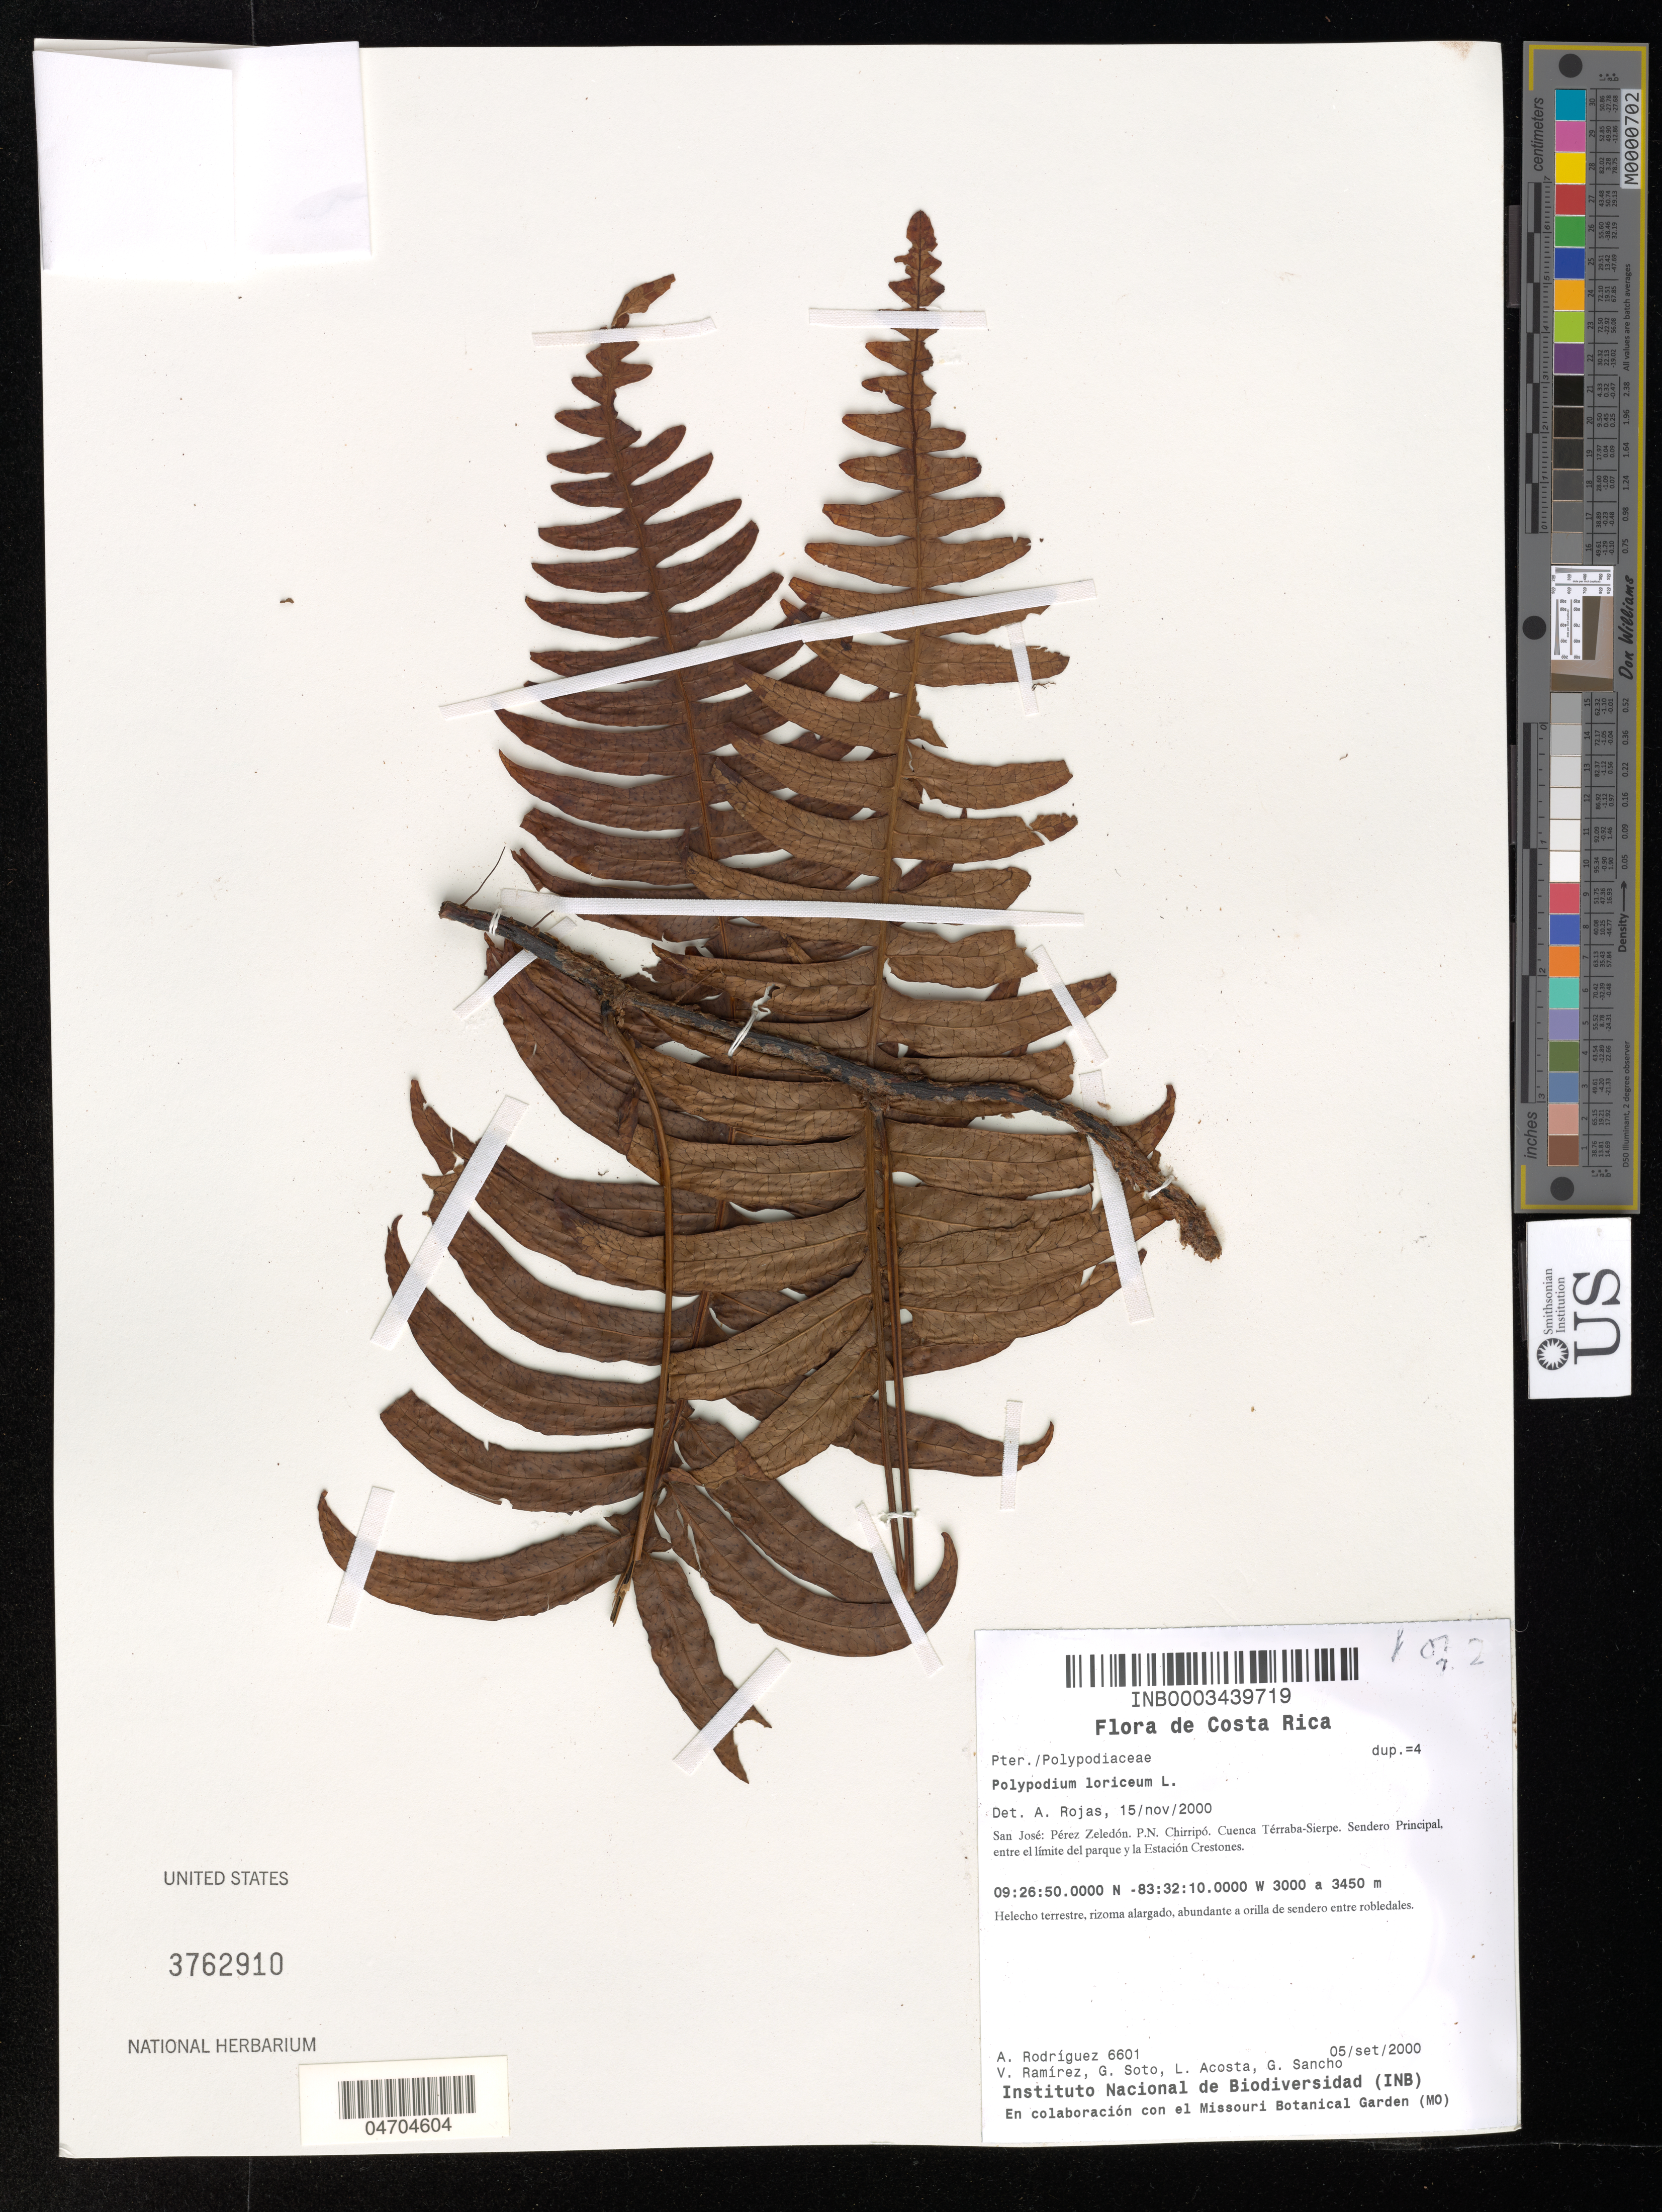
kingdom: Plantae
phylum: Tracheophyta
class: Polypodiopsida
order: Polypodiales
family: Polypodiaceae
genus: Polypodium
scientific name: Polypodium loriceum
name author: L.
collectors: A. Rodríguez, V. Ramirez, G. Soto, L. Acosta & G. Sancho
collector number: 6601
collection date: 2000-09-05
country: Costa Rica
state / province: San José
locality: Pérez Zeledón. P.N. Chirripó. Cuenca Térraba-Sierpe. Sendero Principal, entre el límite del parque y la Estación Crestones.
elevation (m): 3000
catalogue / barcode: US 3762910